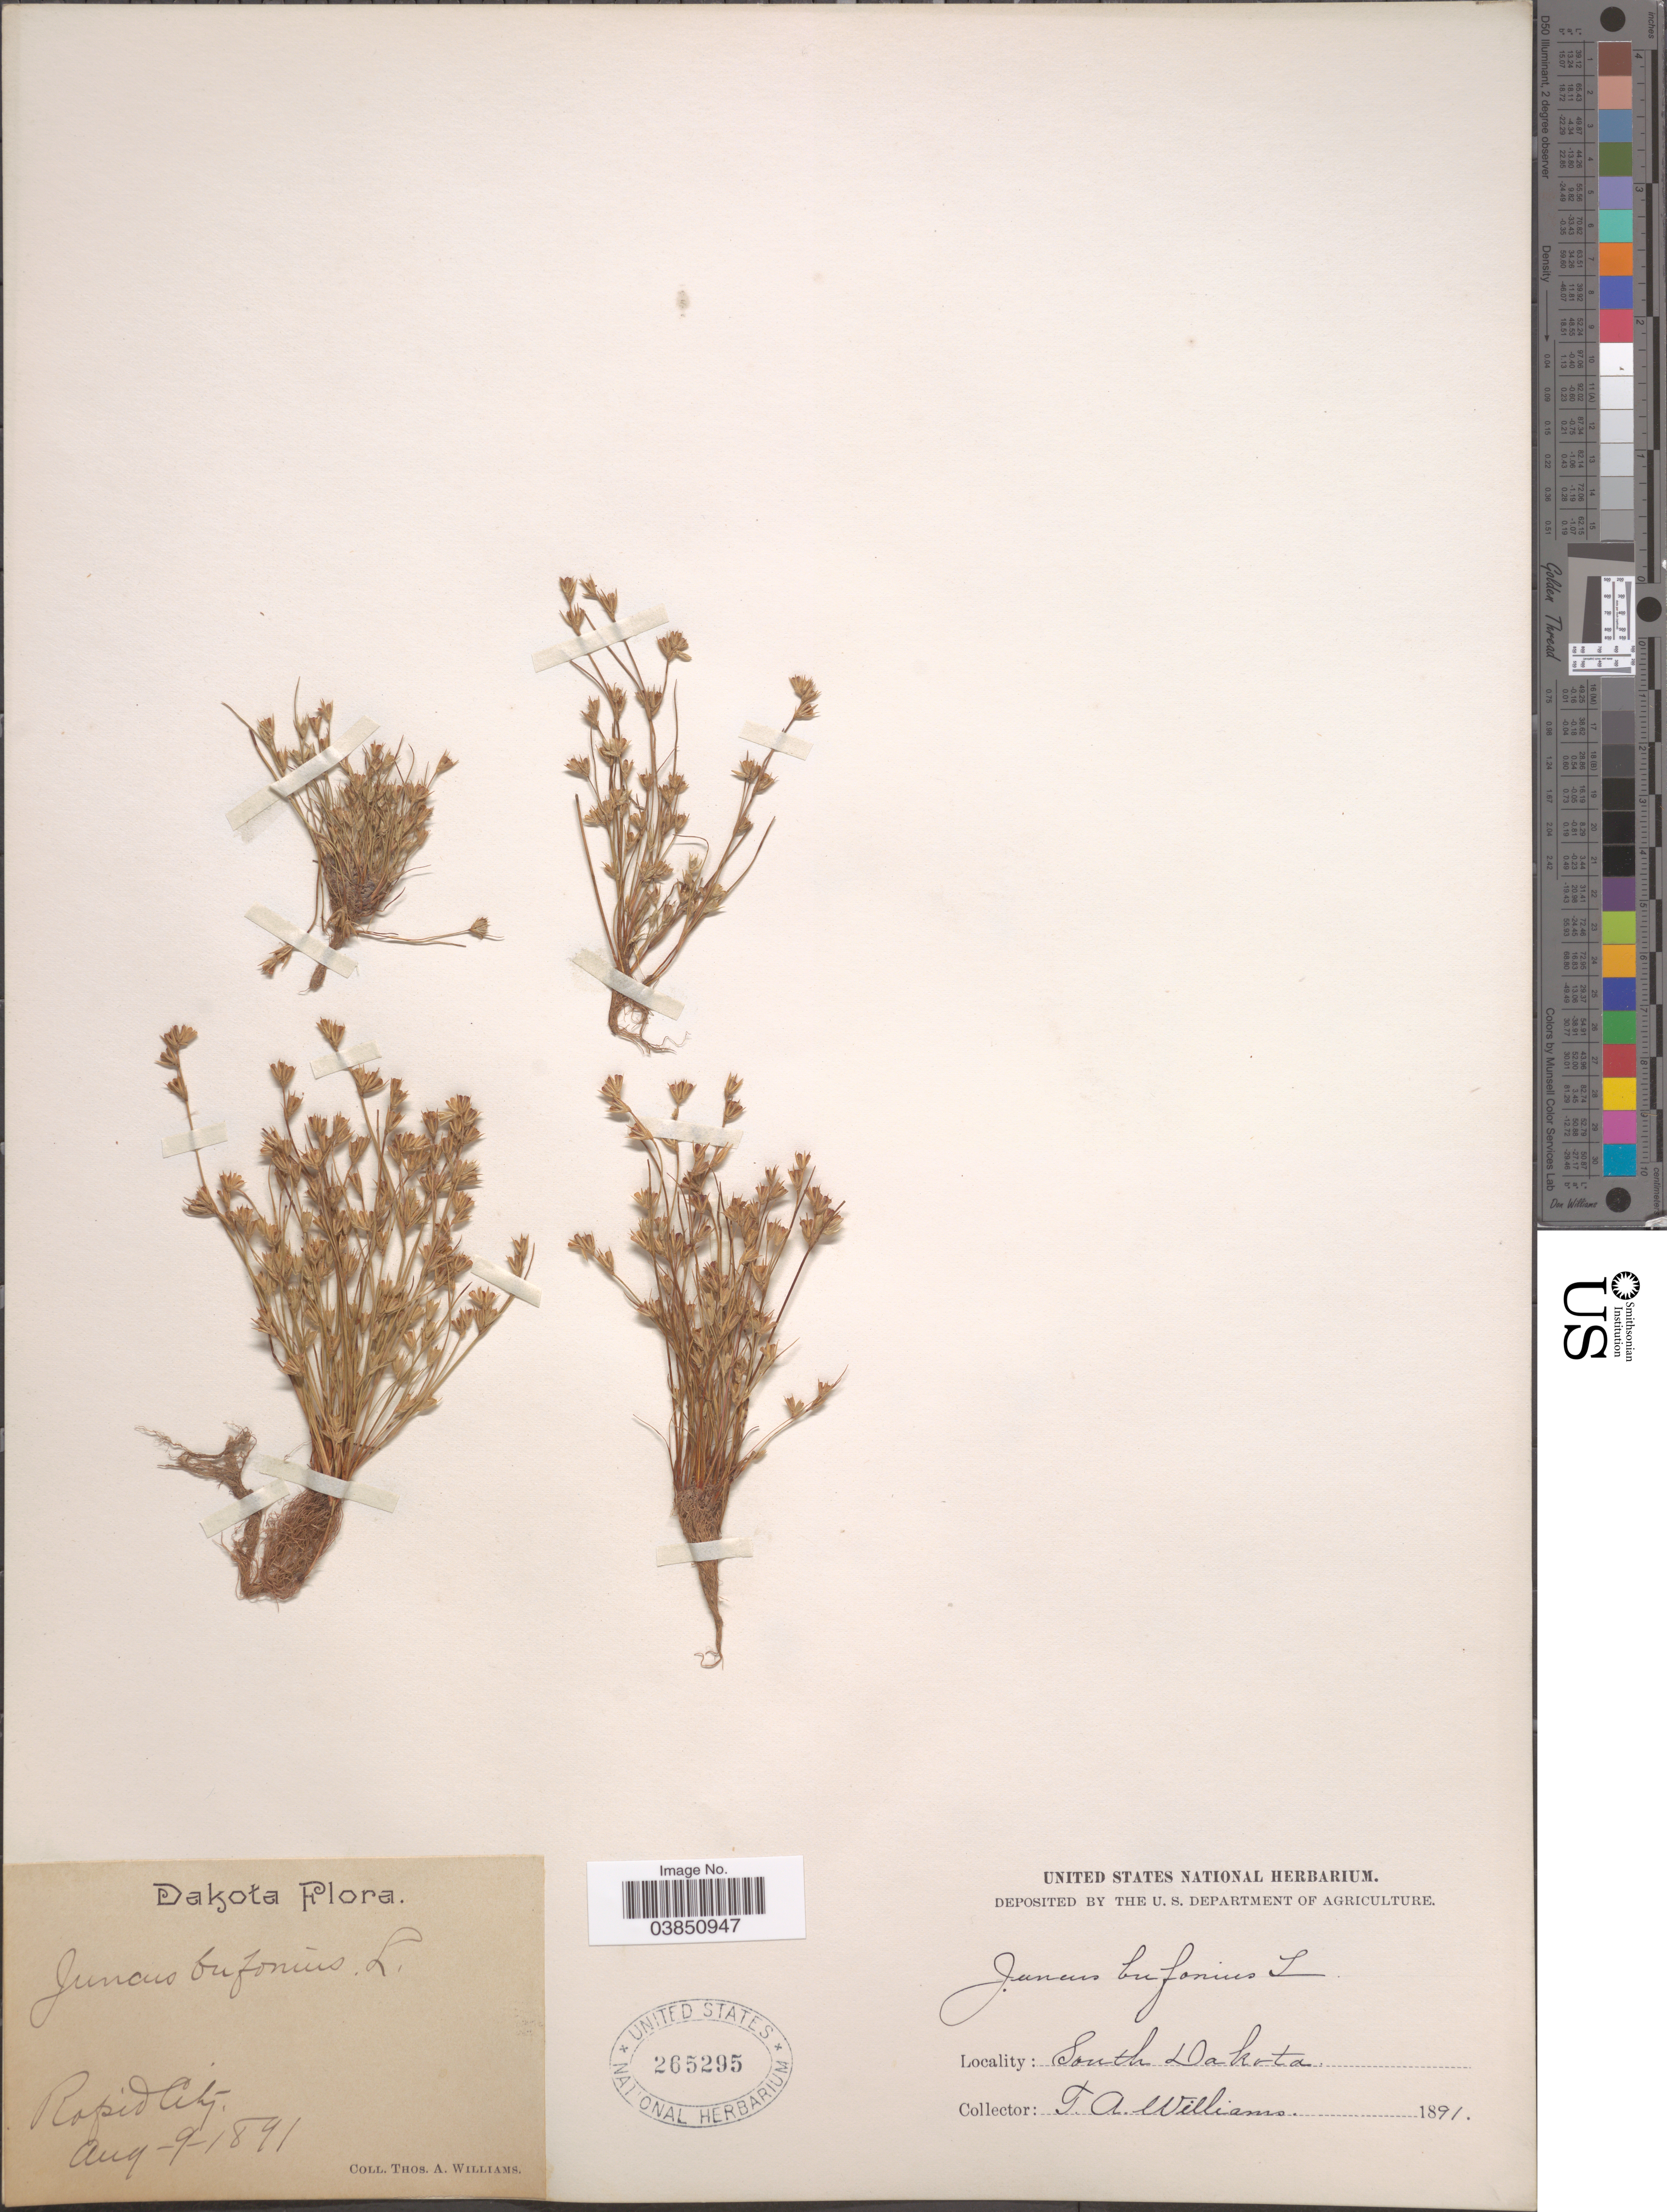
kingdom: Plantae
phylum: Tracheophyta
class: Liliopsida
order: Poales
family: Juncaceae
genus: Juncus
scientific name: Juncus bufonius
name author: L.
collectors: T. A. Williams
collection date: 1891-08-09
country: United States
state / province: South Dakota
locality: Rapid City.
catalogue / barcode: US 265295